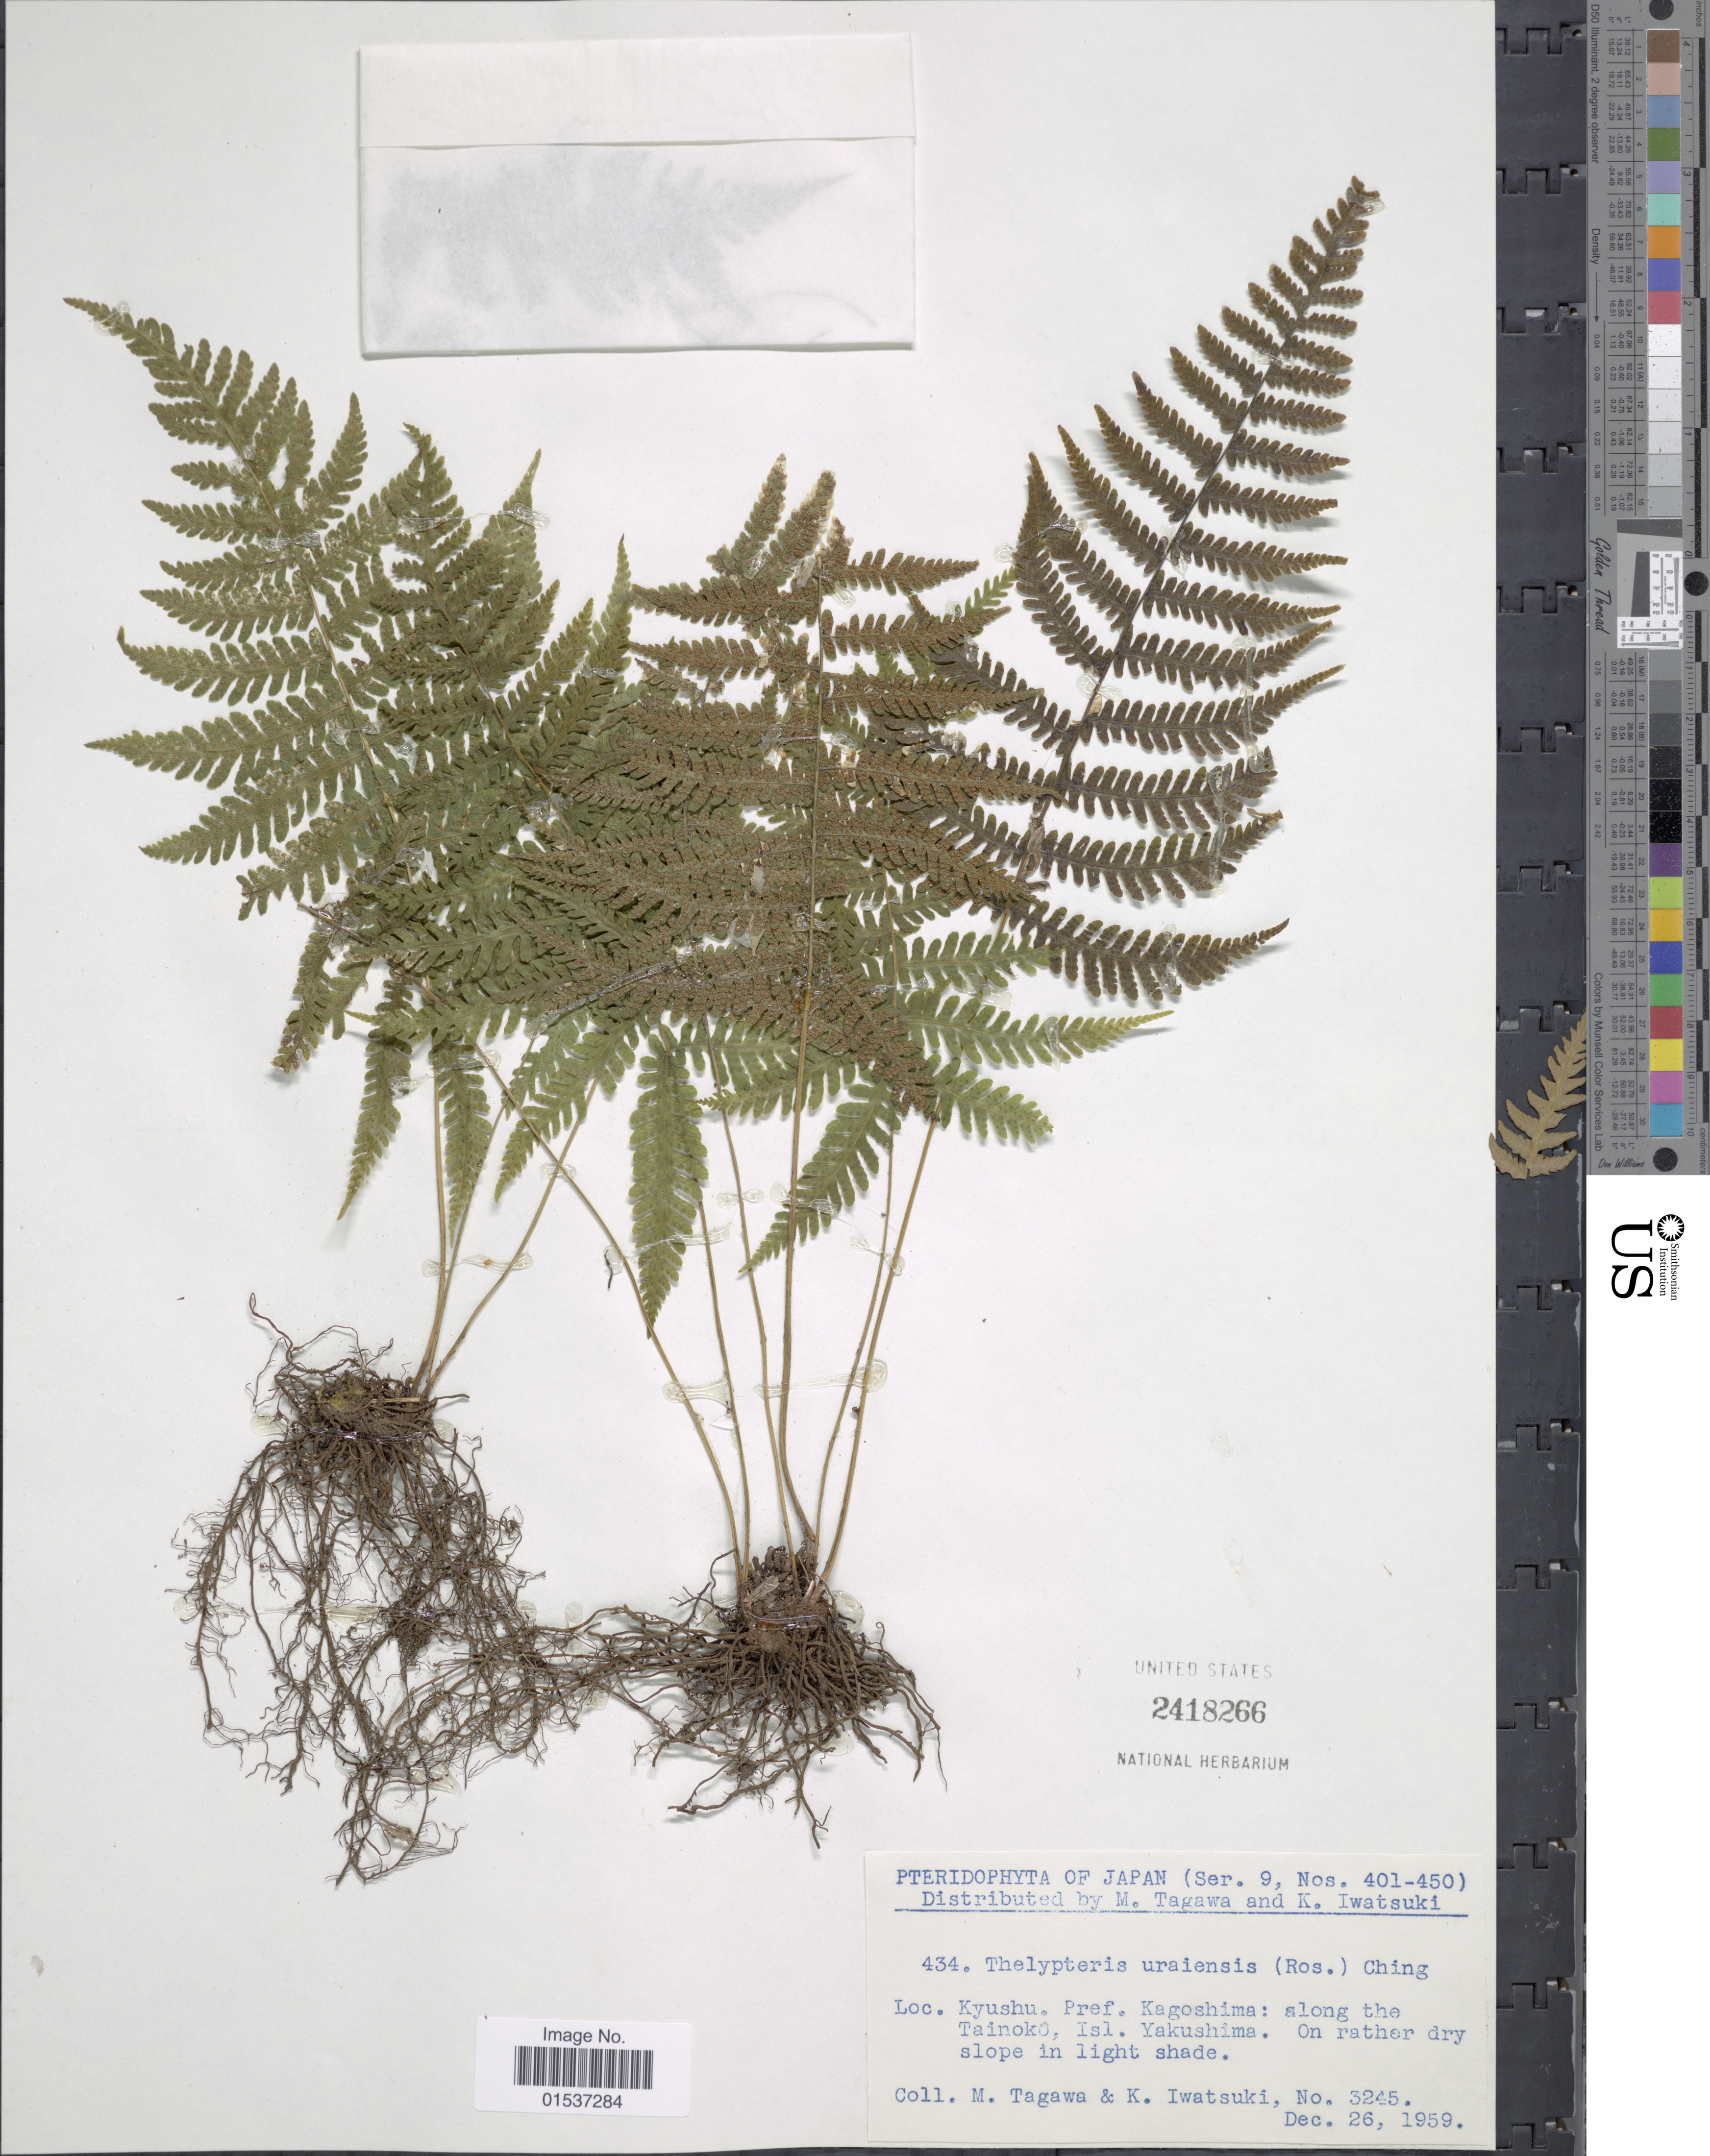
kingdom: Plantae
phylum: Tracheophyta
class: Polypodiopsida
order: Polypodiales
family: Thelypteridaceae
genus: Metathelypteris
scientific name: Metathelypteris uraiensis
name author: (Rosenst.) Ching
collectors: M. Tagawa & K. Iwatsuki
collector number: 3245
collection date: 1959-12-26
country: Japan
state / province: Kagosima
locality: Japan. Kyushu.Pref. Kagoshima: along the Tainoko, Isl. Yakushima.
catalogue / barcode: US 2418266